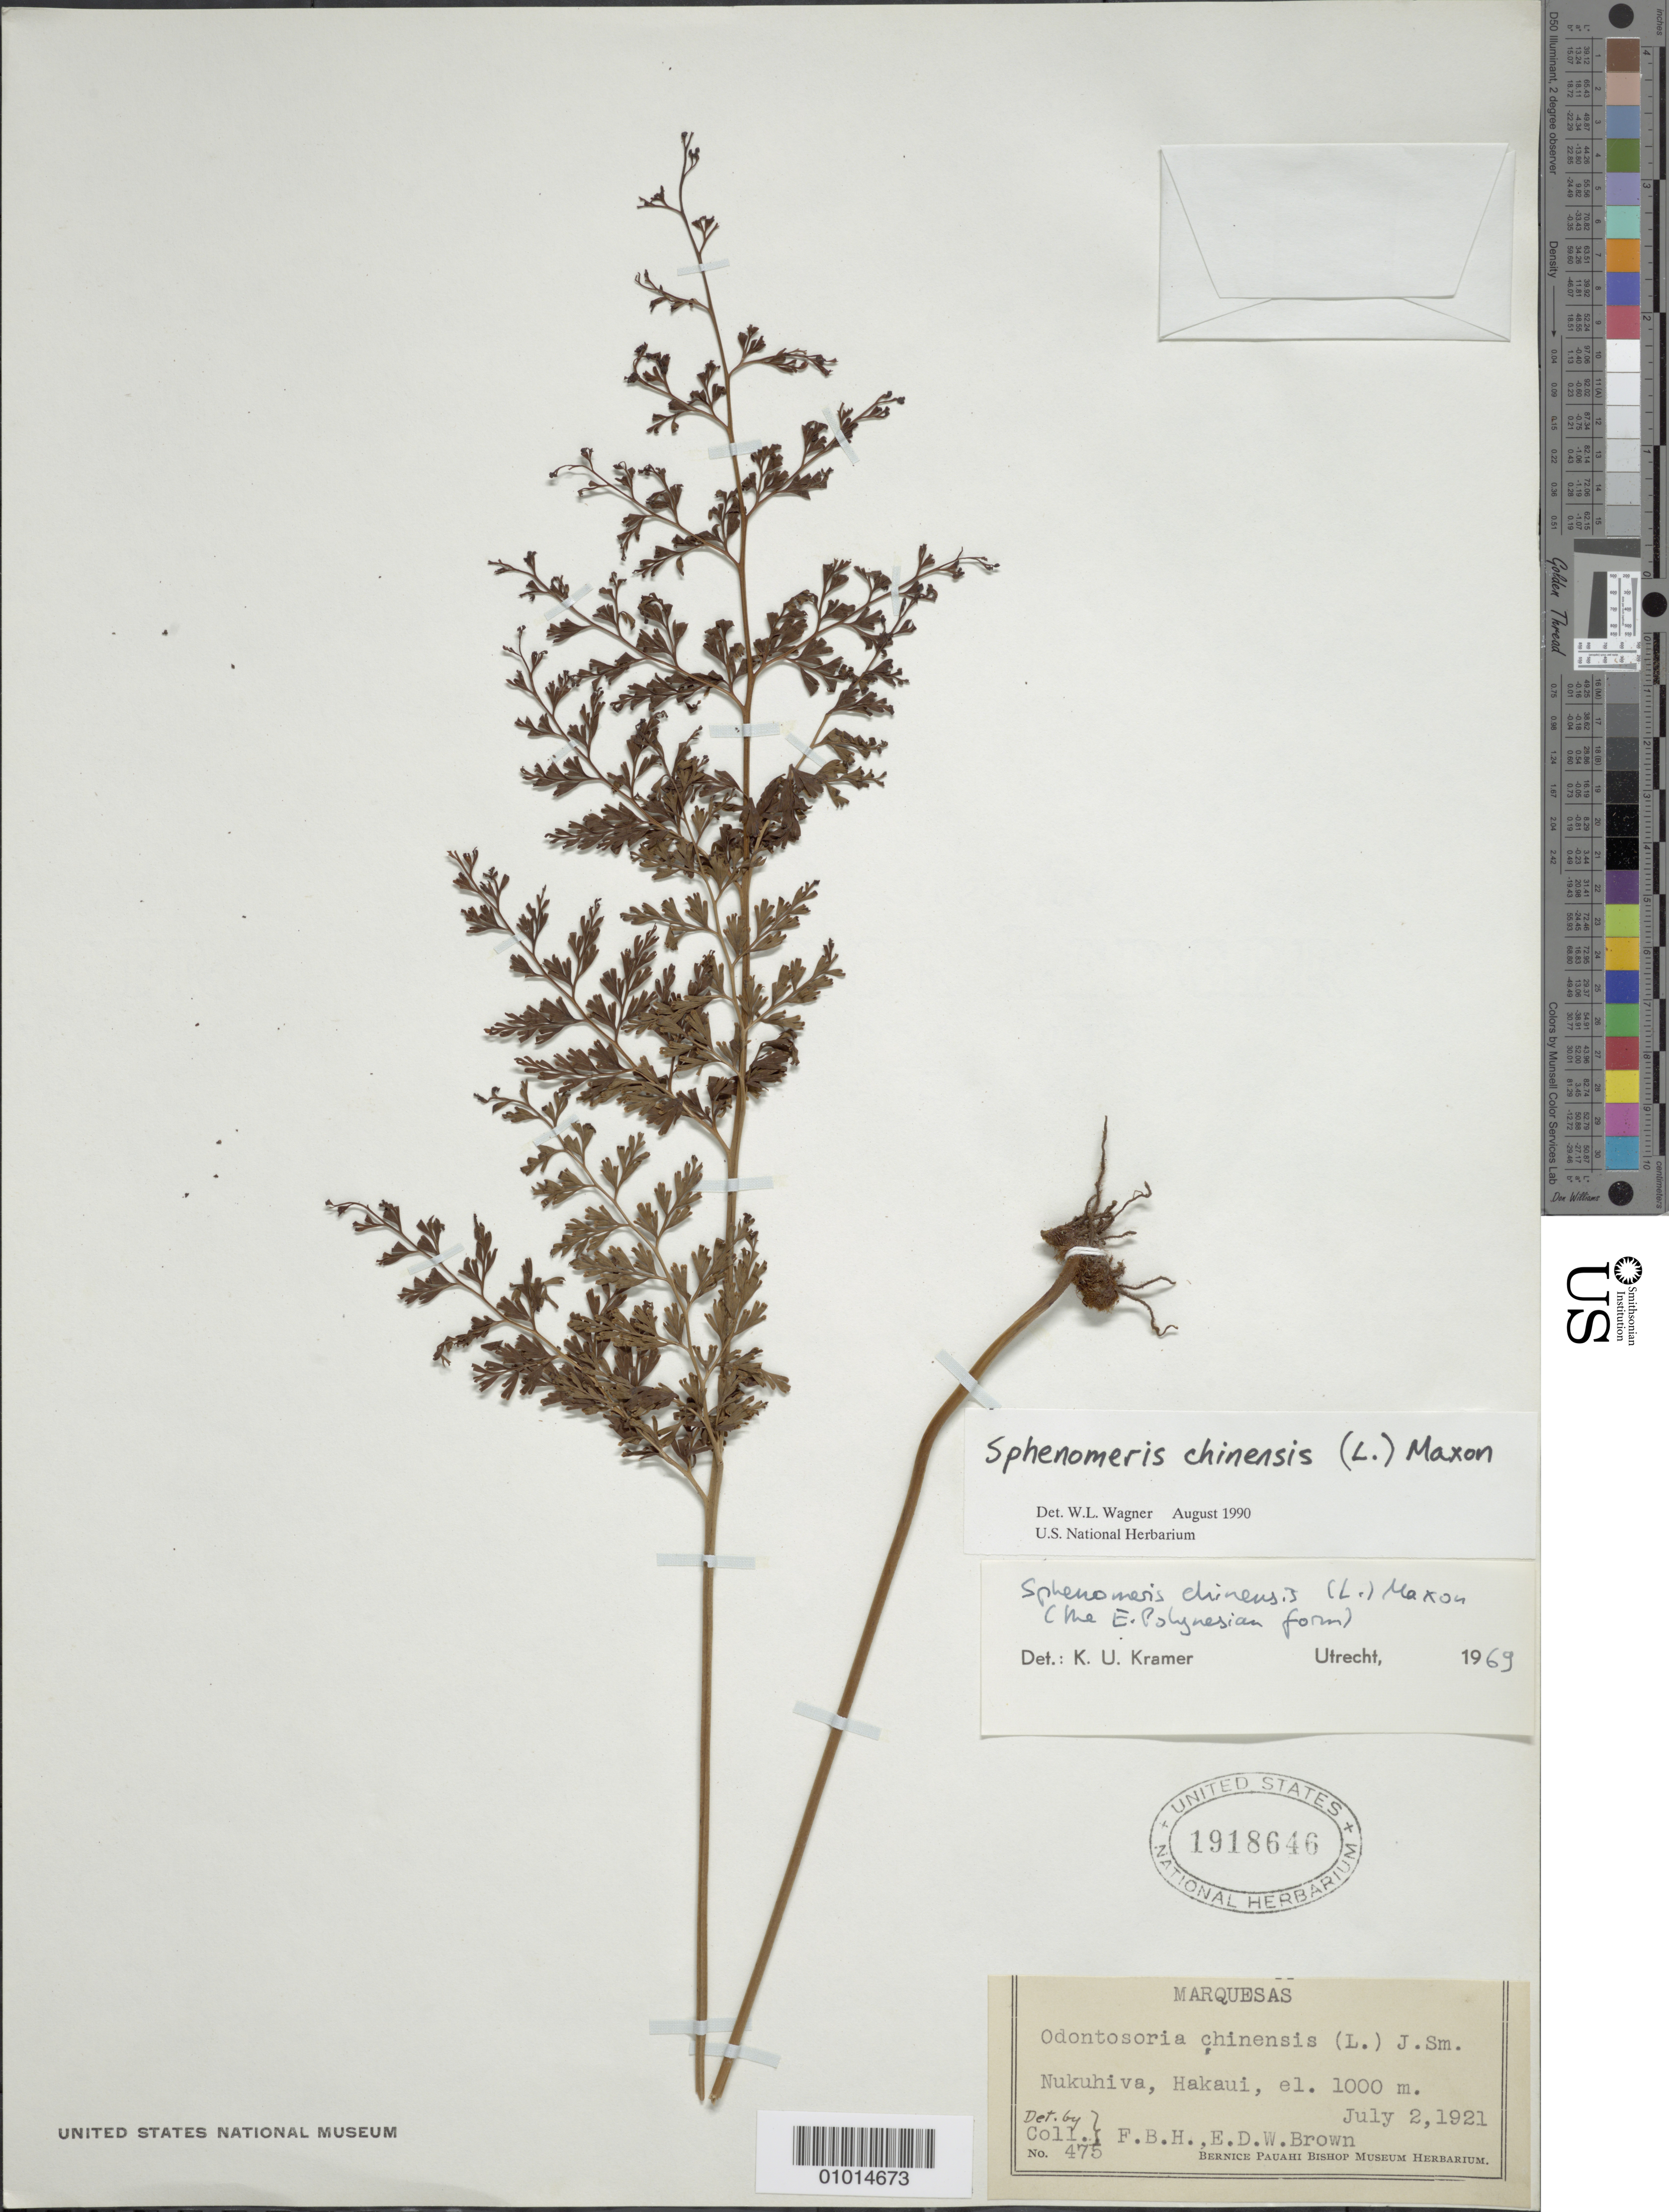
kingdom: Plantae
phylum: Tracheophyta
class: Polypodiopsida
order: Polypodiales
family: Lindsaeaceae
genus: Sphenomeris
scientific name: Sphenomeris chinensis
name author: (L.) Maxon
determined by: Wagner, W. L., (BOT), Smithsonian Institution - National Museum of Natural History (UNITED STATES)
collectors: F. Brown & E. Brown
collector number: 475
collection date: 1921-07-02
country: French Polynesia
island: Nuku Hiva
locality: Hakaui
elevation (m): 1000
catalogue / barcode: US 1918646